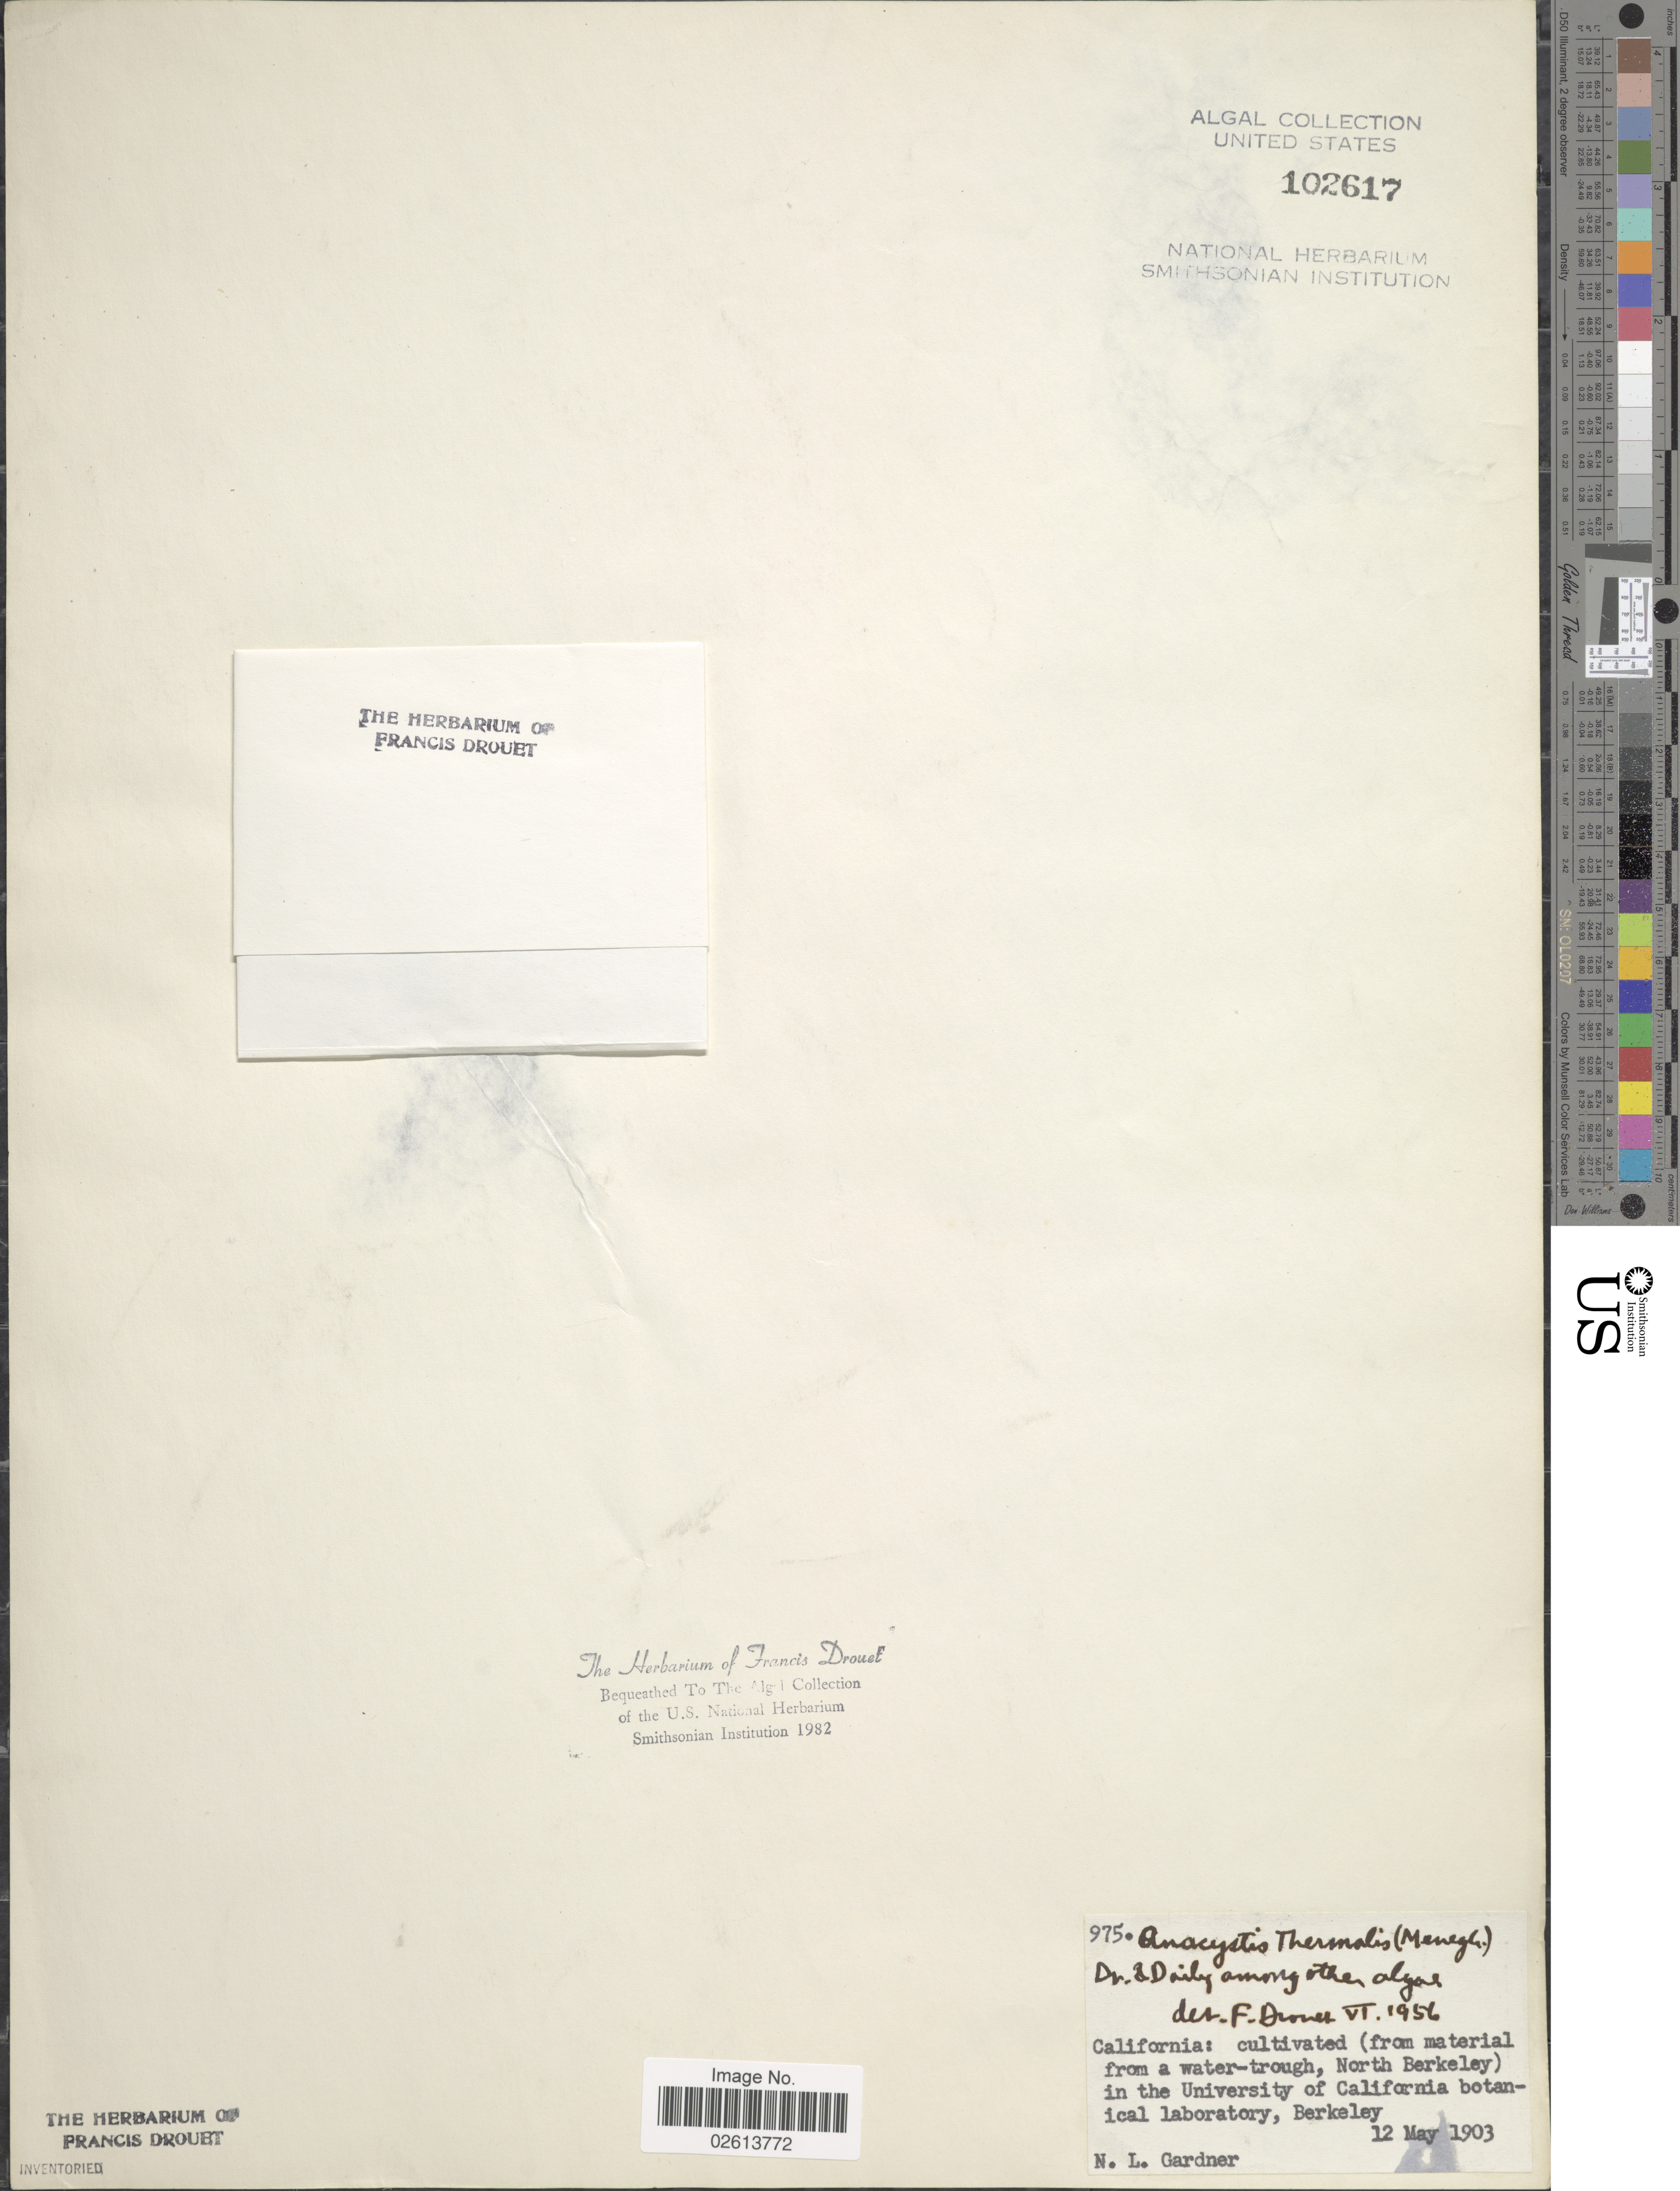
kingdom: Bacteria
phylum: Cyanobacteria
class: Cyanobacteriia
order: Cyanobacteriales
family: Chroococcaceae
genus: Anacystis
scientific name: Anacystis thermalis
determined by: Drouet, F. E.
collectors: N. Gardner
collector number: NLG 975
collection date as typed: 12 May 1903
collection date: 1903-05-12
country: United States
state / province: California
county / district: Alameda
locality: North Berkeley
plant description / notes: Cultured, University of California, Berkeley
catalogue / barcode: US 102617